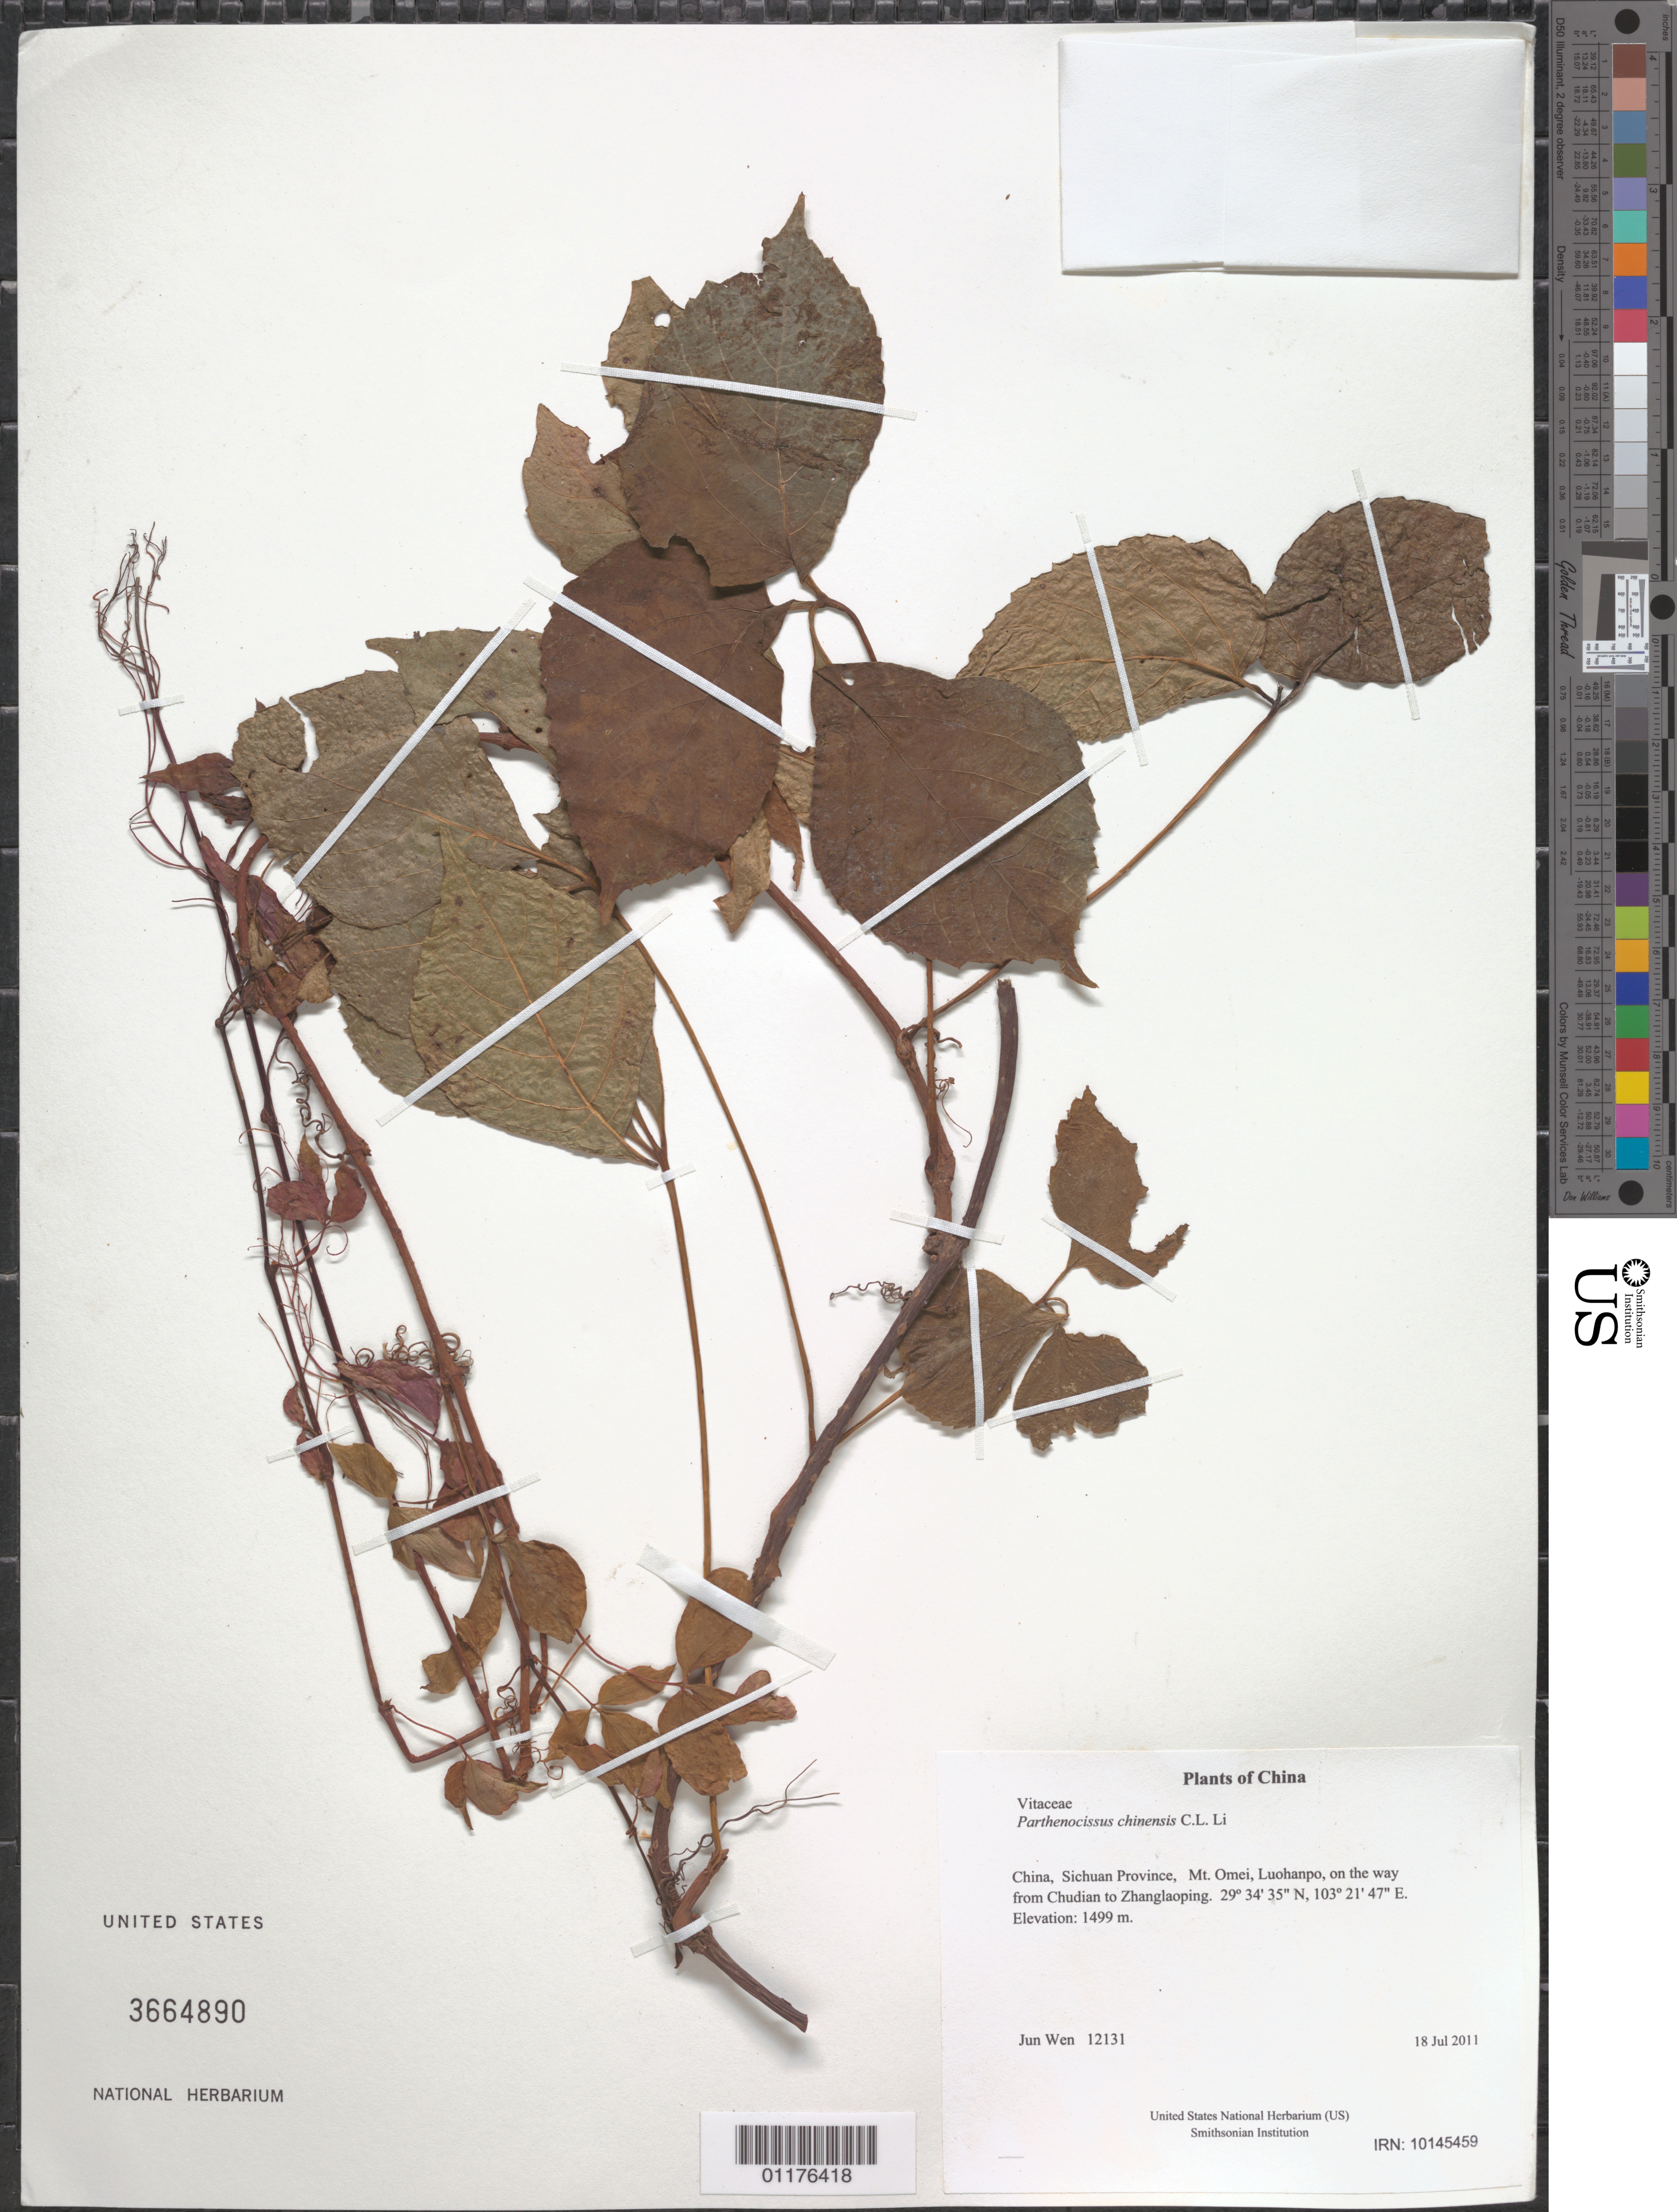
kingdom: Plantae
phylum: Tracheophyta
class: Magnoliopsida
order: Vitales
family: Vitaceae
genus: Parthenocissus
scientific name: Parthenocissus chinensis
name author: C.L. Li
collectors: J. Wen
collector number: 12131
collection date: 2011-07-18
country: China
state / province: Sichuan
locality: Mt. Omei, Luohanpo, on the way from Chudian to Zhanglaoping.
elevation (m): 1499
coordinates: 29 34 34.6 N, 103 21 46.8 E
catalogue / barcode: US 3664890